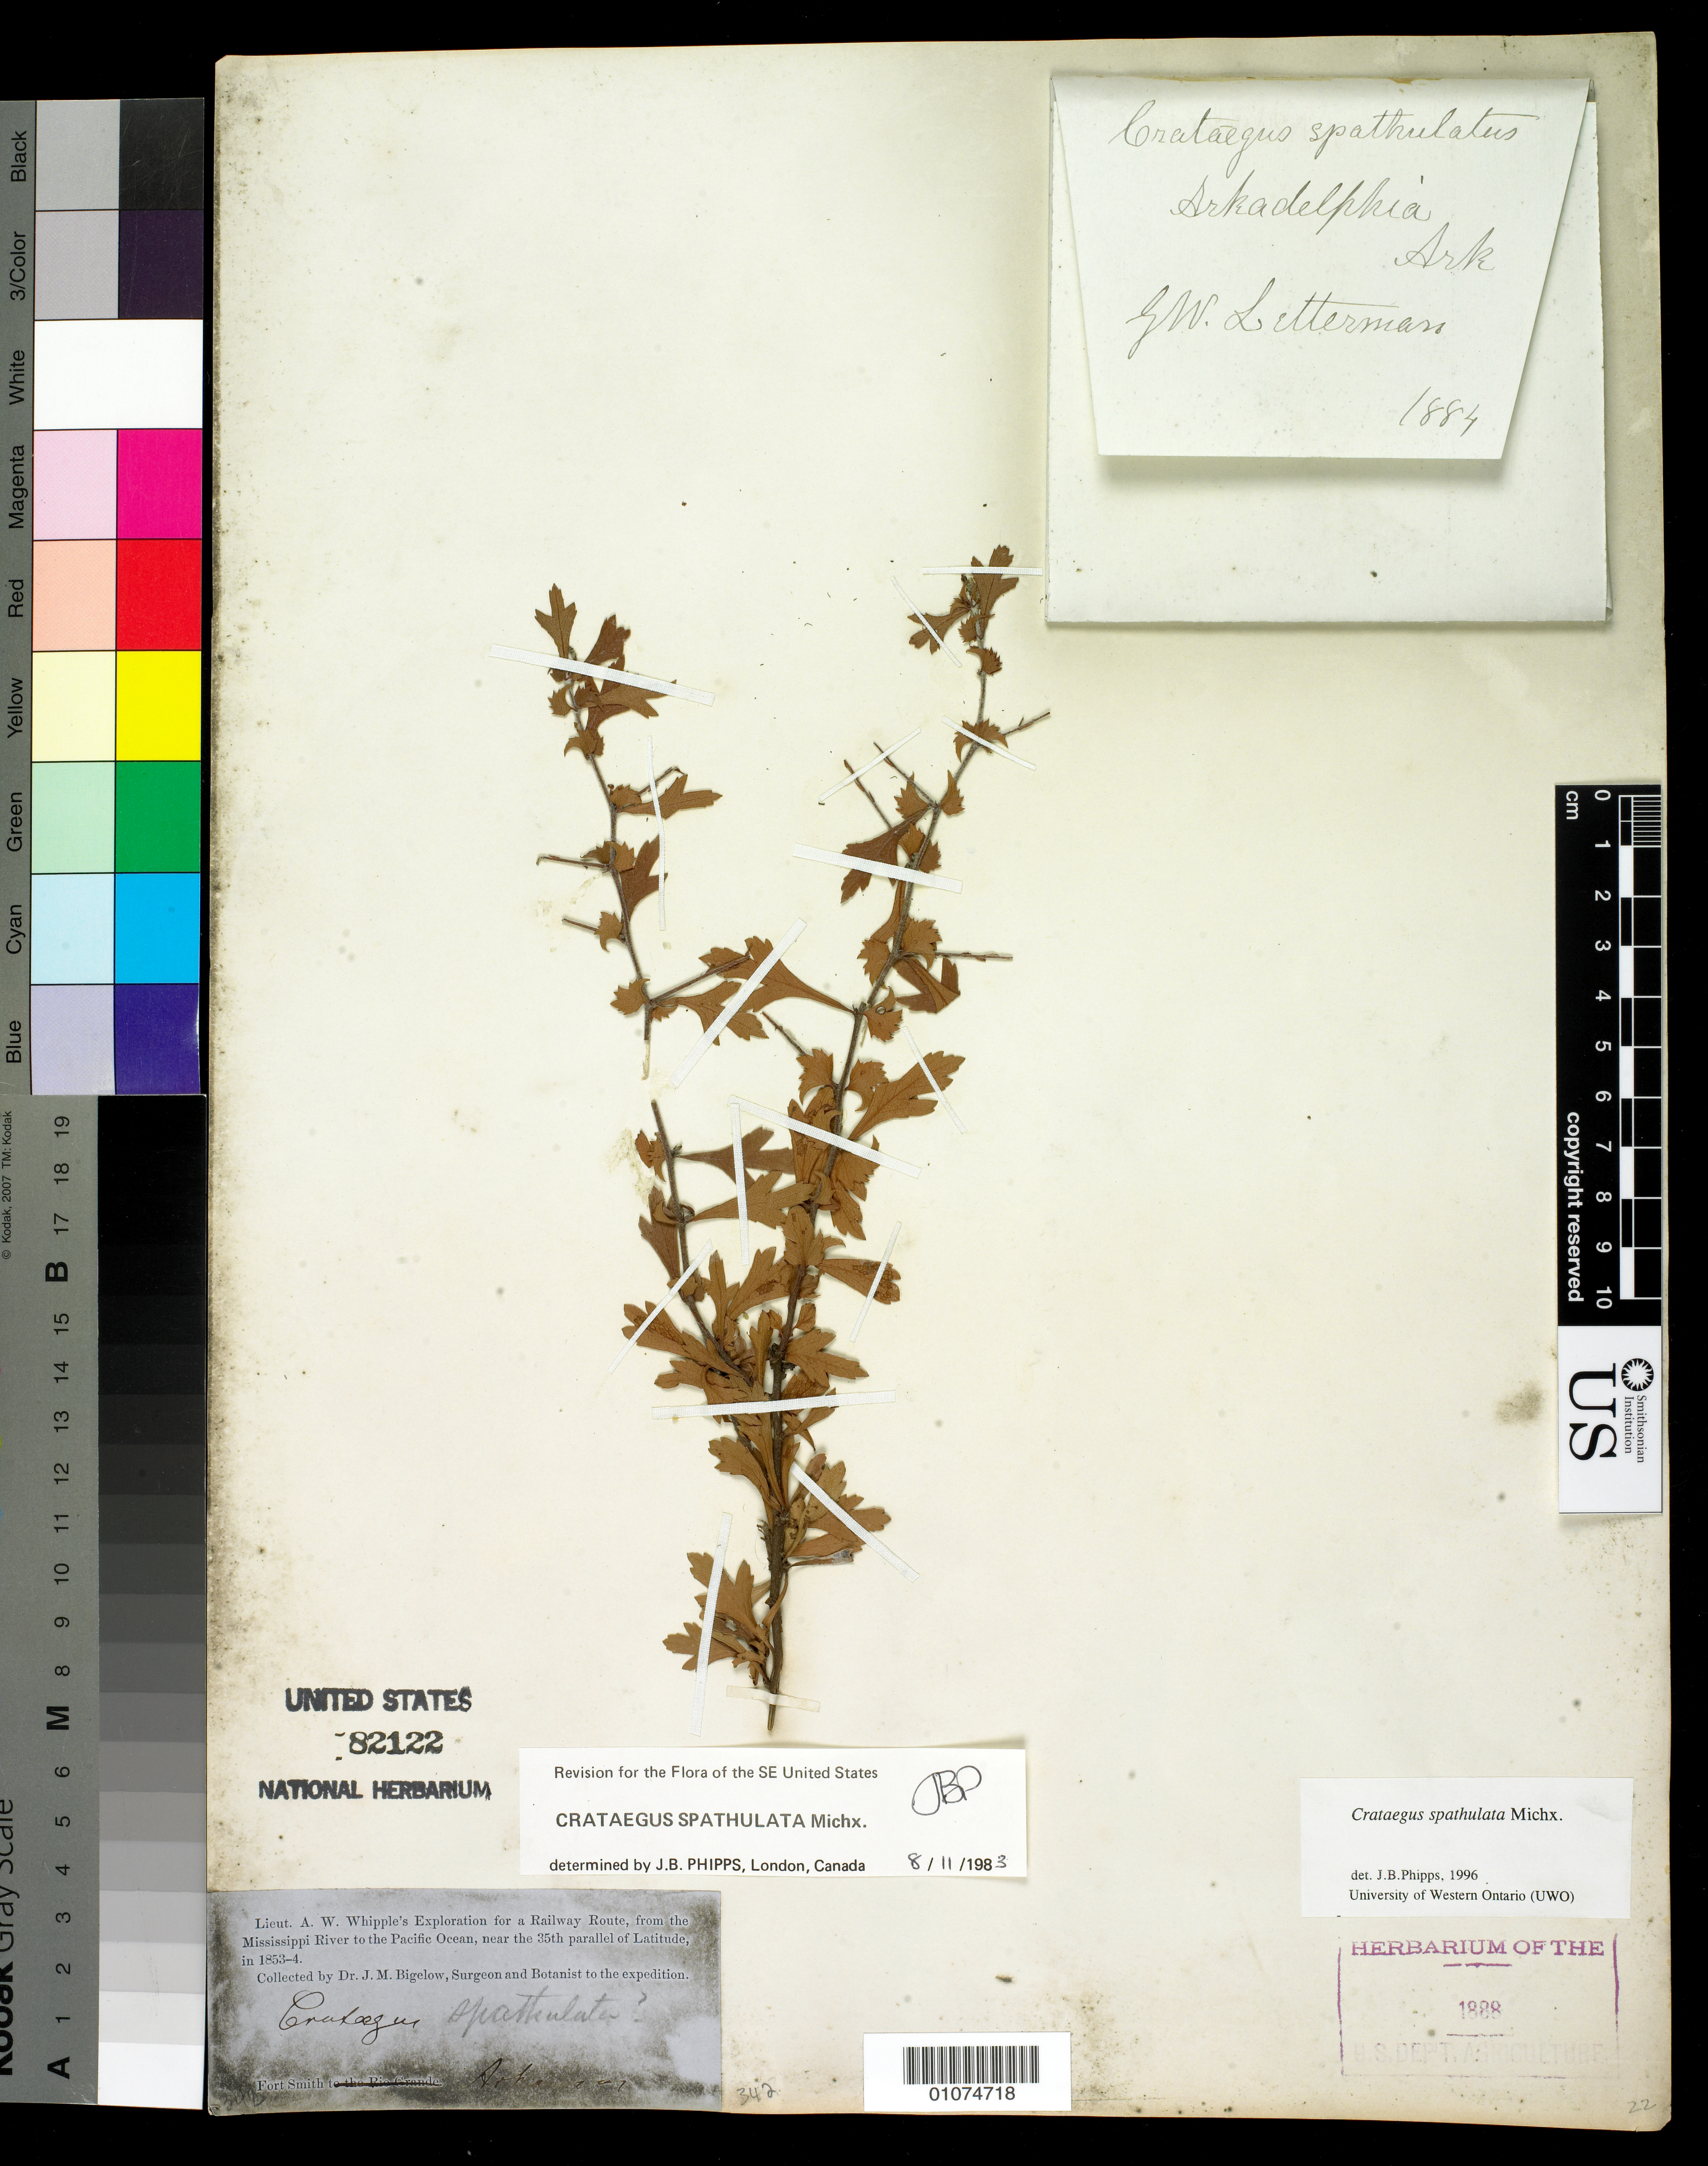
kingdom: Plantae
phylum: Tracheophyta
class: Magnoliopsida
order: Rosales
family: Rosaceae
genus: Crataegus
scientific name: Crataegus spathulata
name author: Michx.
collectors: J. M. Bigelow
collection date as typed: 1853 to -- -- 1854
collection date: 1853/1854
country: United States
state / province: Arkansas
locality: Fort smith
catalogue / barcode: US 82122